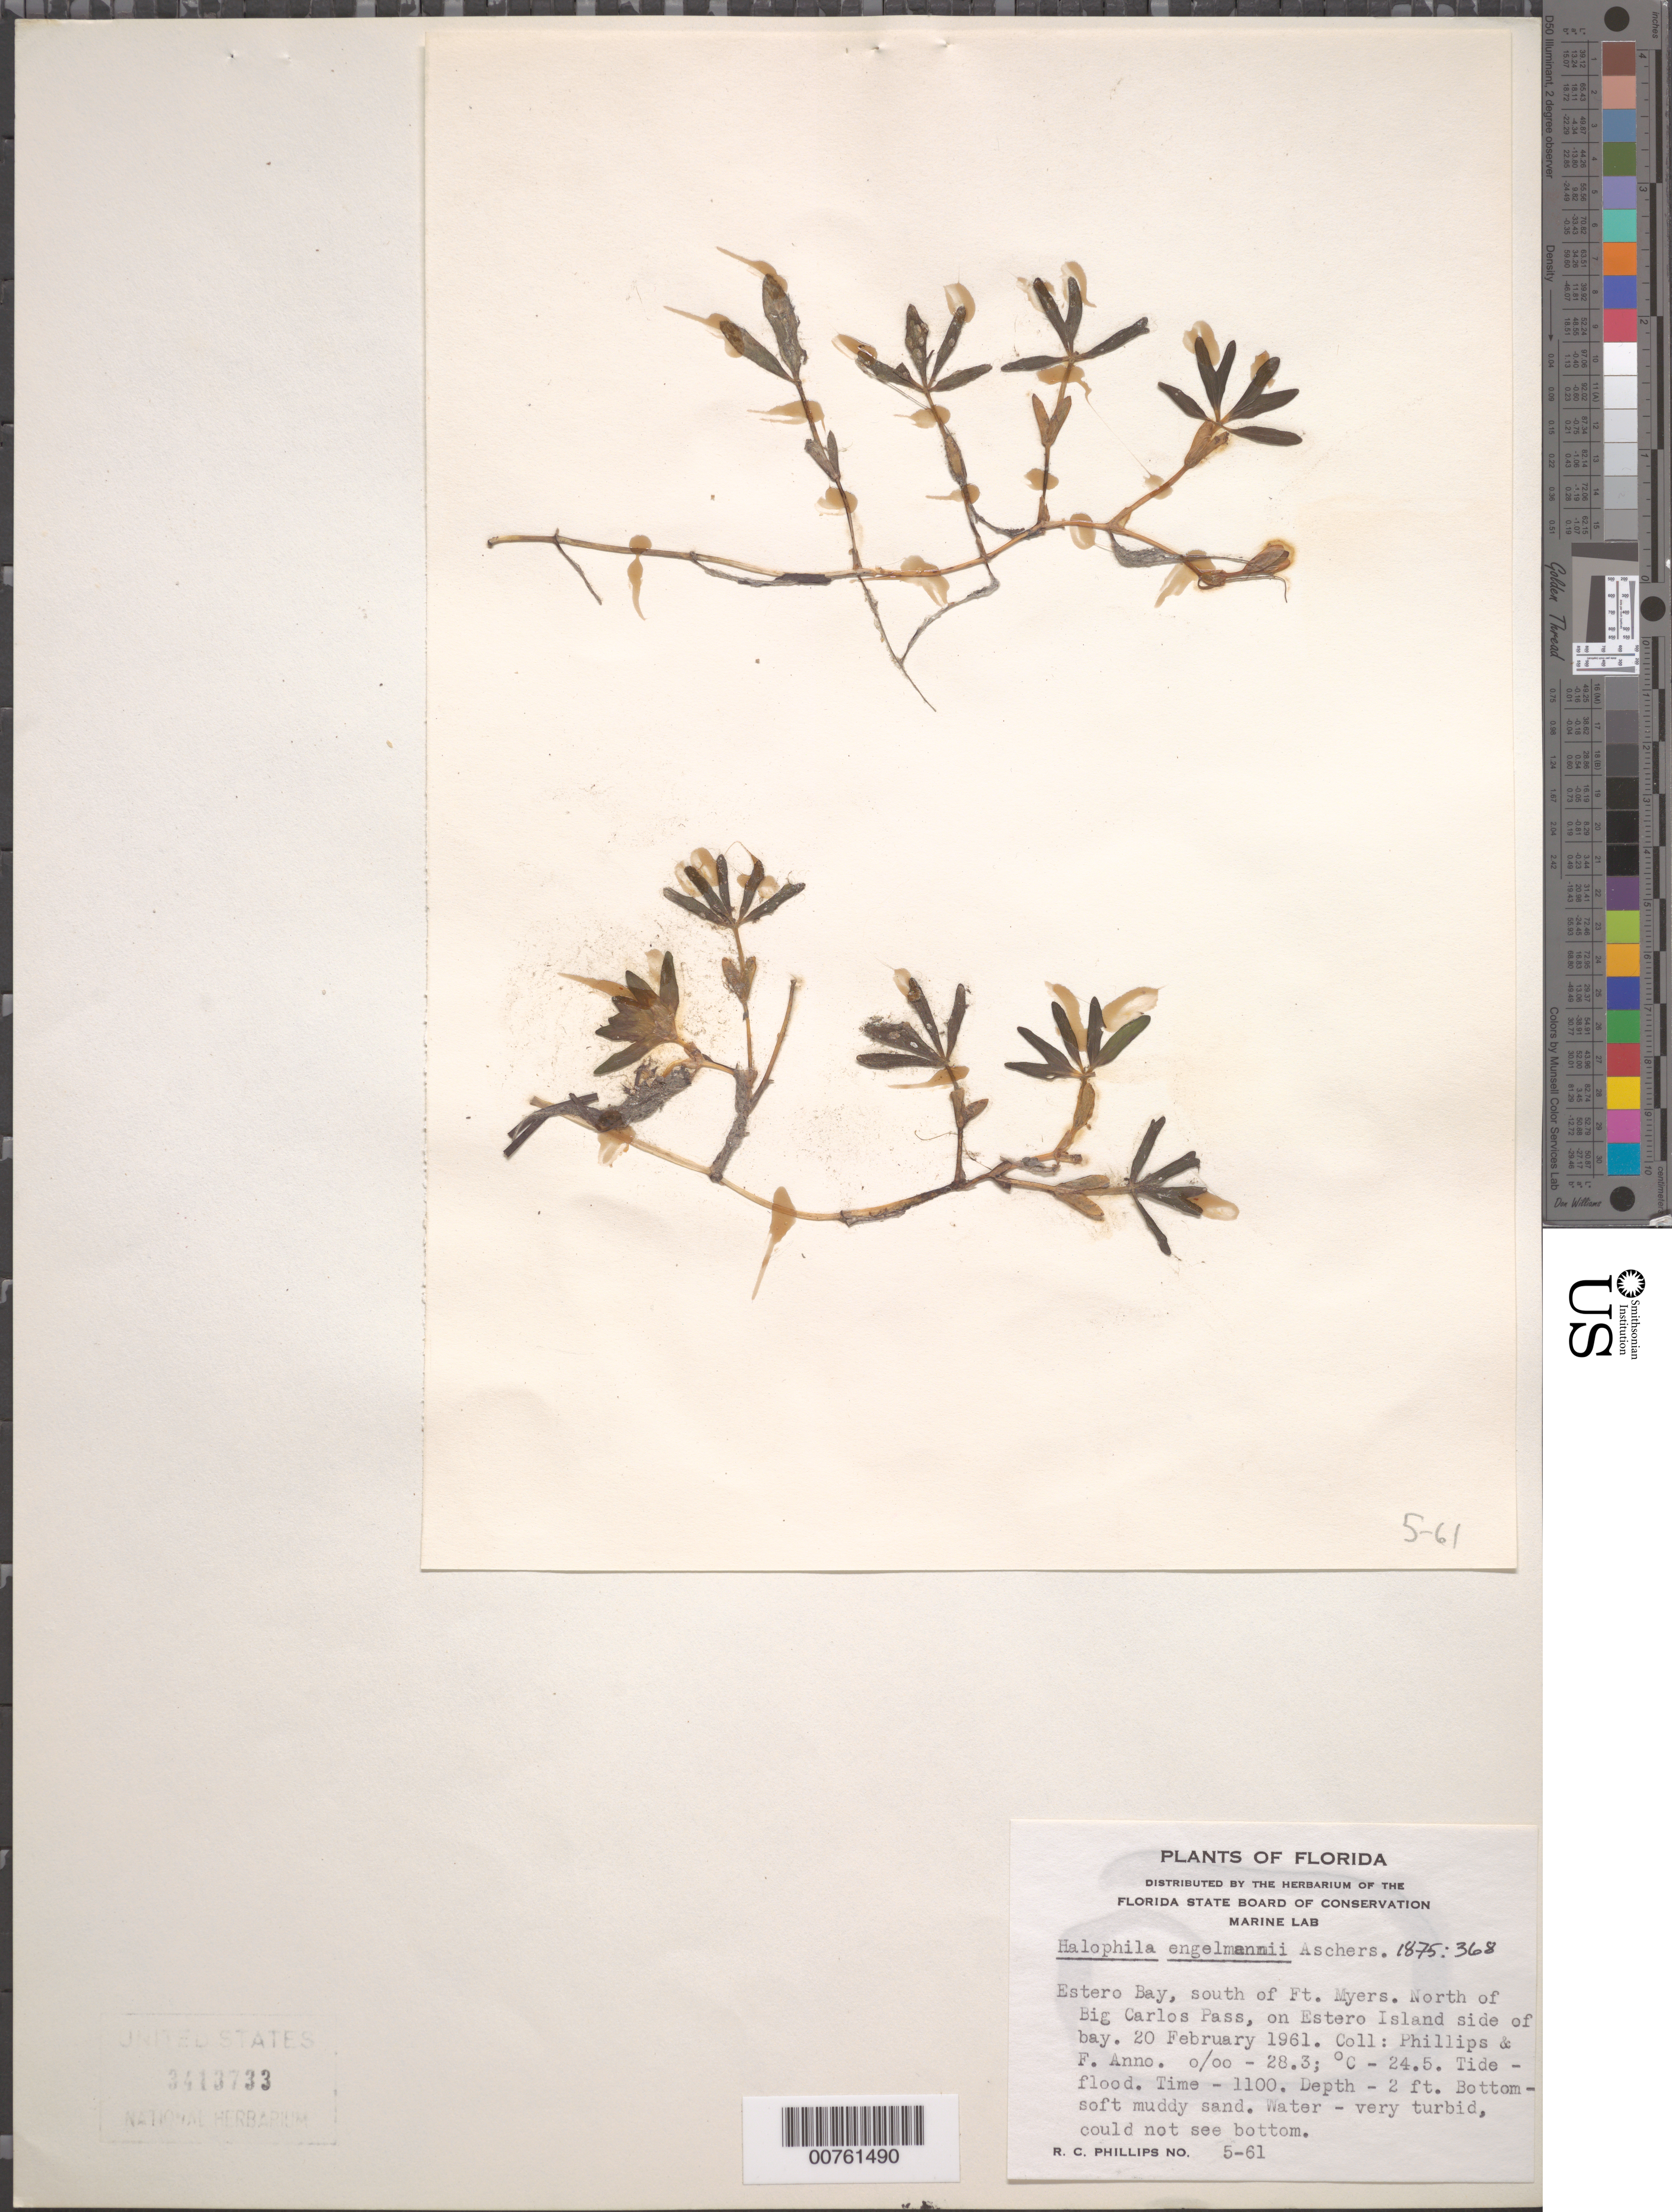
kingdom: Plantae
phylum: Tracheophyta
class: Liliopsida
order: Alismatales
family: Hydrocharitaceae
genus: Halophila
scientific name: Halophila engelmannii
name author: Asch.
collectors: R. Phillips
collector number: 561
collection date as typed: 20 Feb 1961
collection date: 1961-02-20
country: United States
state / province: Florida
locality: Florida: Estero Bay, south of Ft. Myers, N of Big Carlos Pass, on Estero Island side of bay.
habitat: Soft muddy sand.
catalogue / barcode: US 3413733